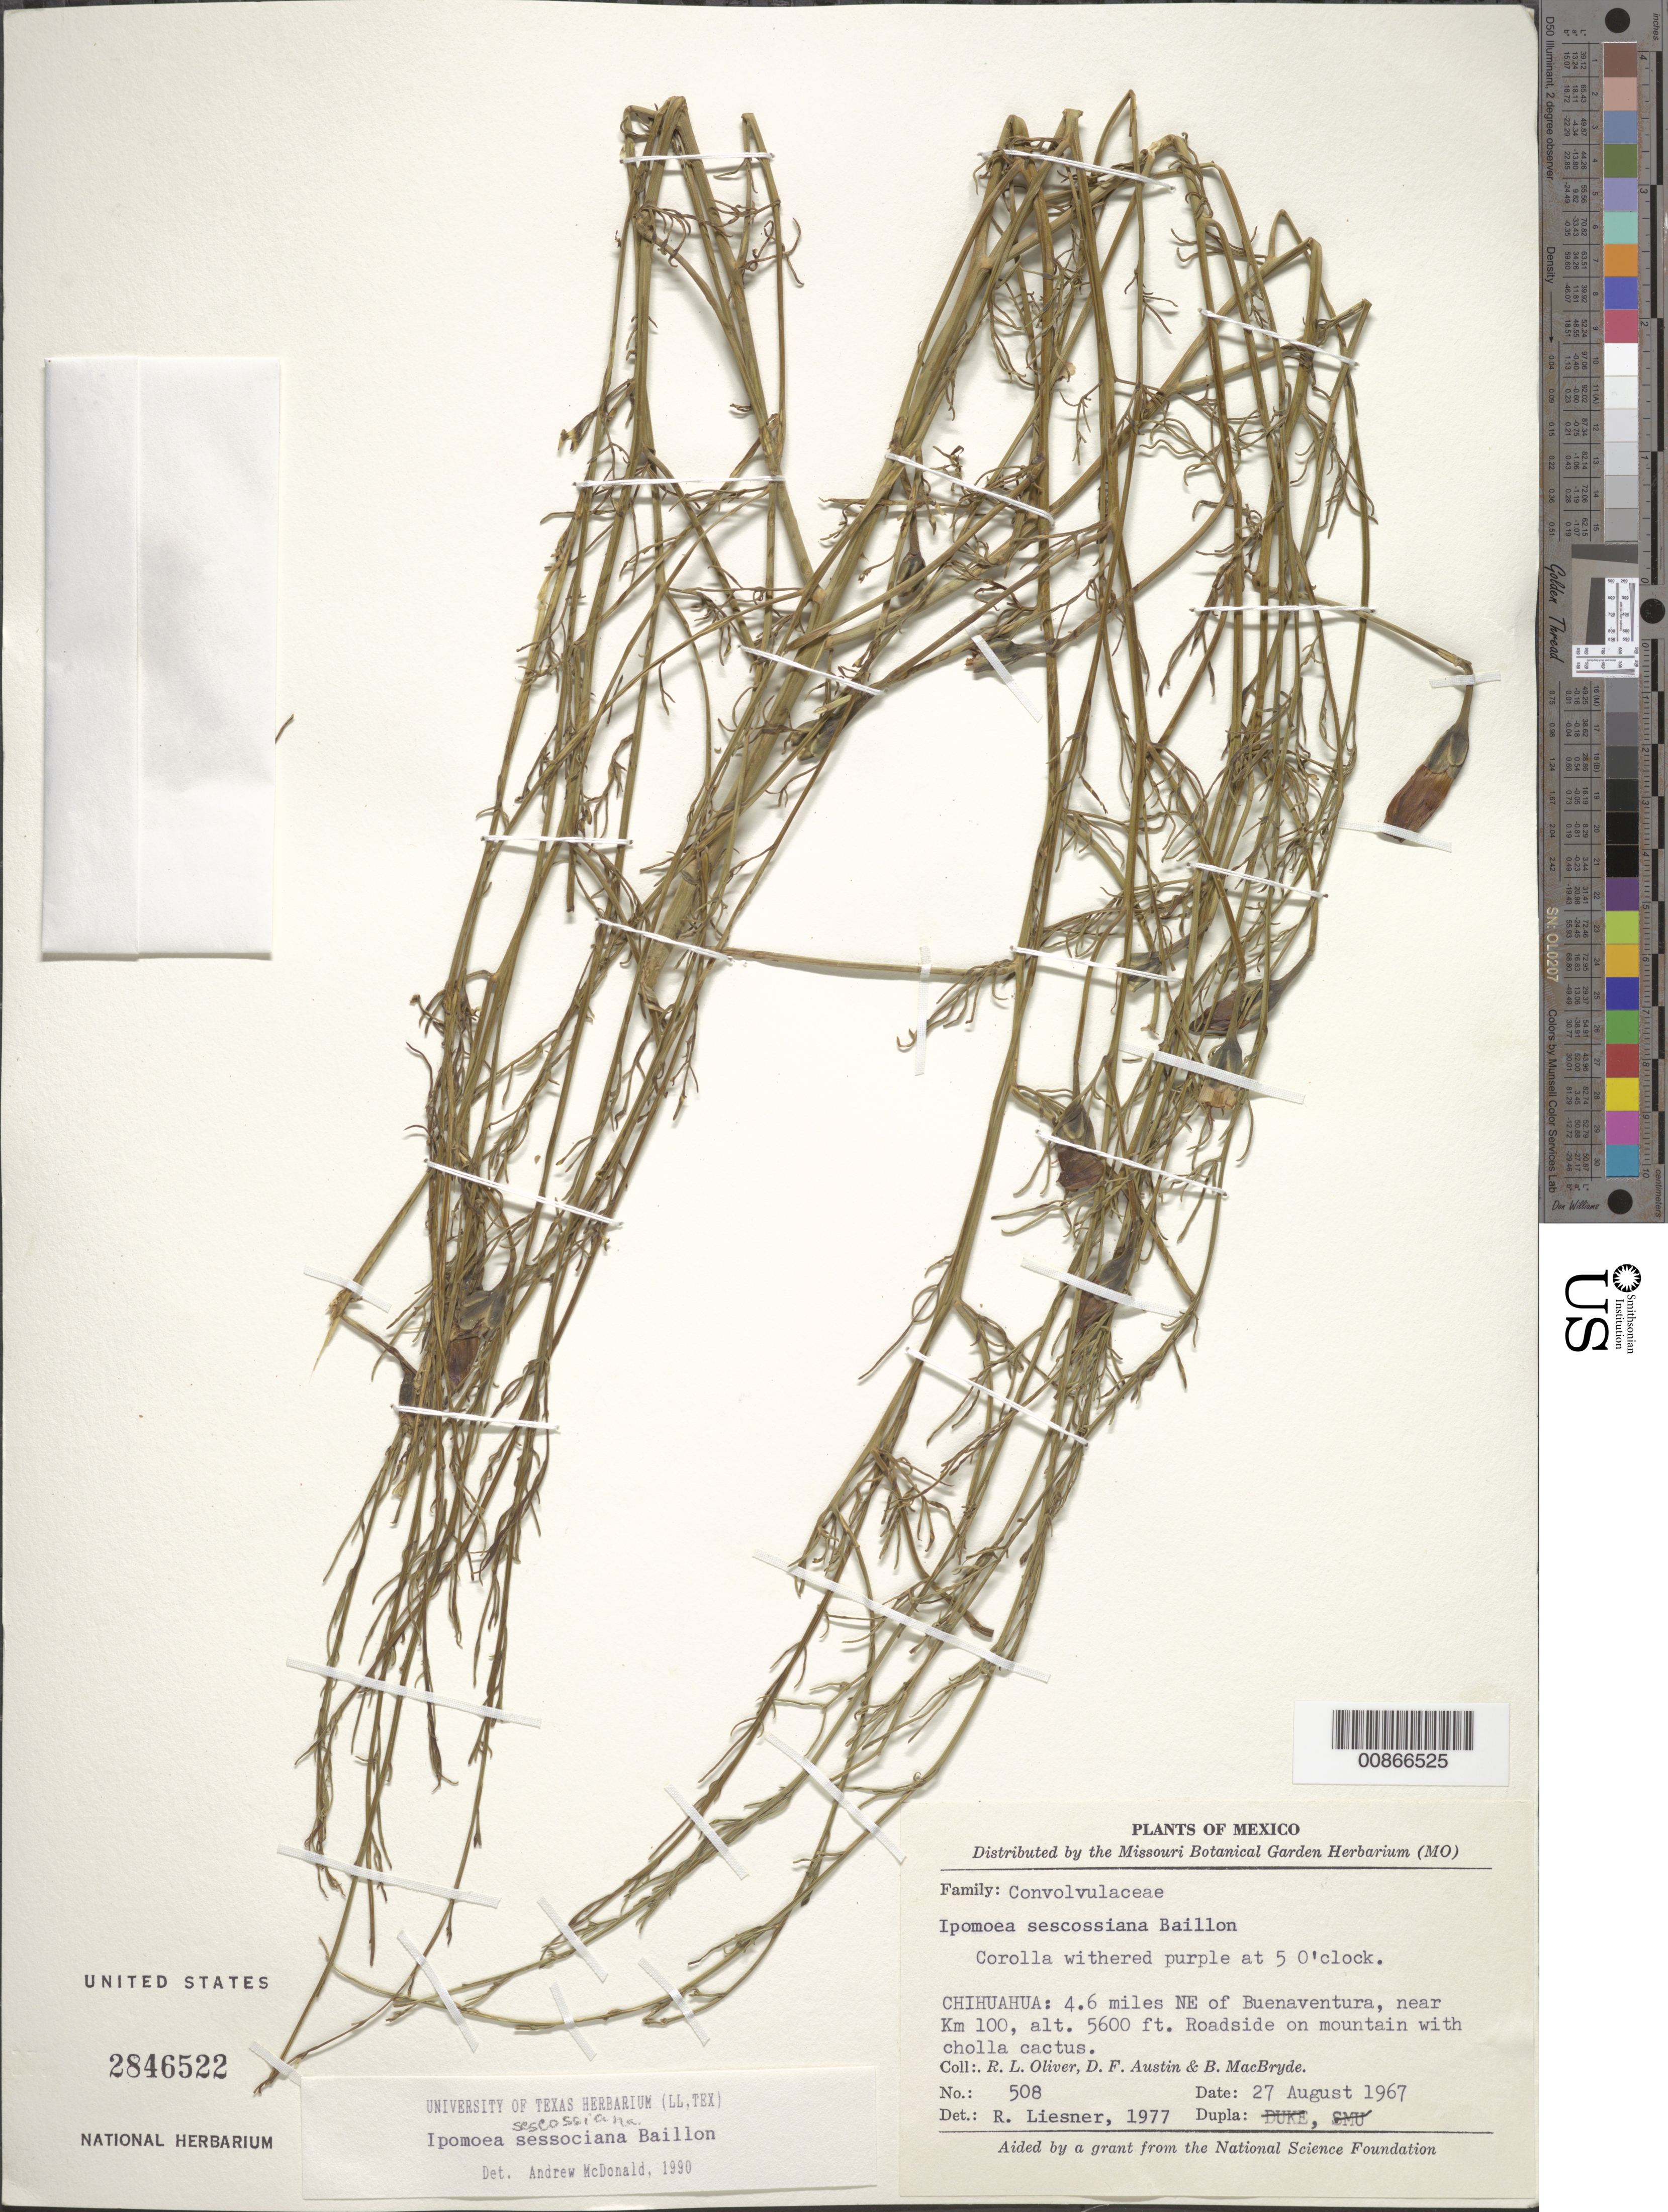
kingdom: Plantae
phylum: Tracheophyta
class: Magnoliopsida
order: Solanales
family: Convolvulaceae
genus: Ipomoea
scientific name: Ipomoea sescossiana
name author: Baill.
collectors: R. L. Oliver, D. Austin & MacBryde, C.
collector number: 508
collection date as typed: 27 Aug 1967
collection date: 1967-08-27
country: Mexico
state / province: Chihuahua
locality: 4.6 miles NE of Buenaventura, near km 100.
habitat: Roadside on mountain with cholla cactus.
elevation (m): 1707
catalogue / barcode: US 2846522